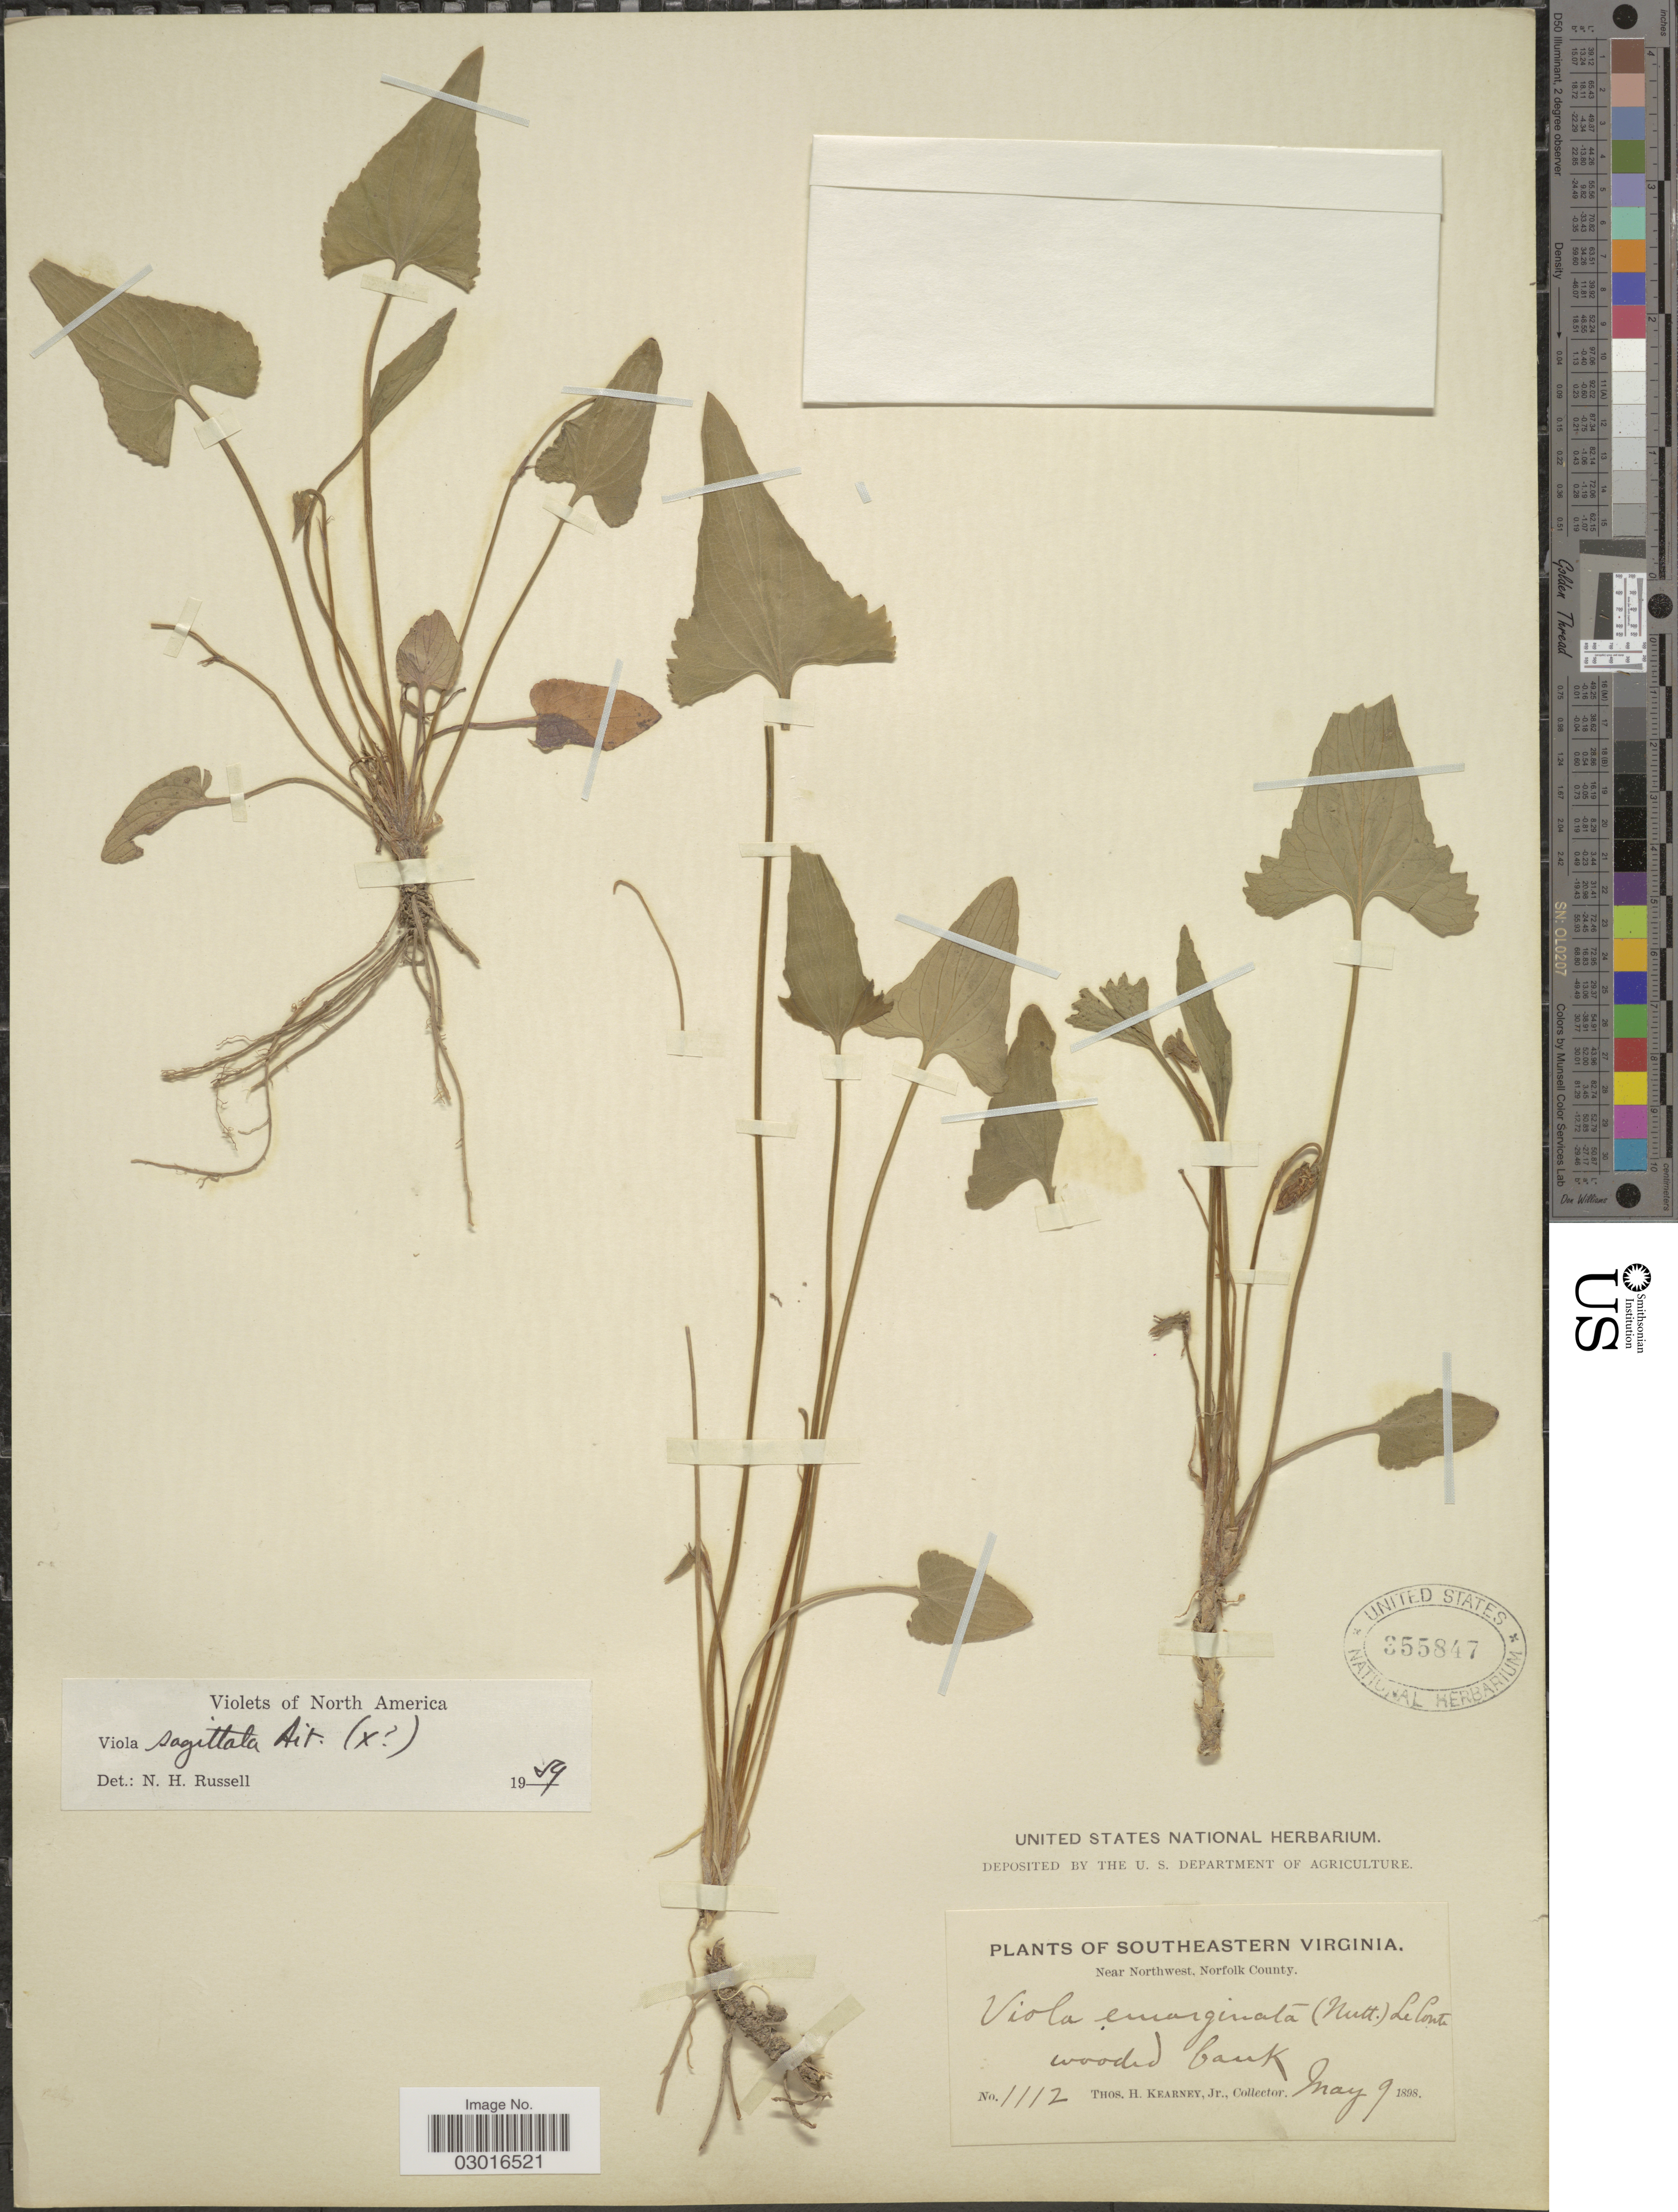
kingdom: Plantae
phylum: Tracheophyta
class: Magnoliopsida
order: Malpighiales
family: Violaceae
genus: Viola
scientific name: Viola sagittata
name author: Aiton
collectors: T. H. Kearney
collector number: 1112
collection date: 1898-05-09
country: United States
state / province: Virginia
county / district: City of Chesapeake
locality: Southeastern Virginia. Near Northwest, Norfolk County.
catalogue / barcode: US 355847